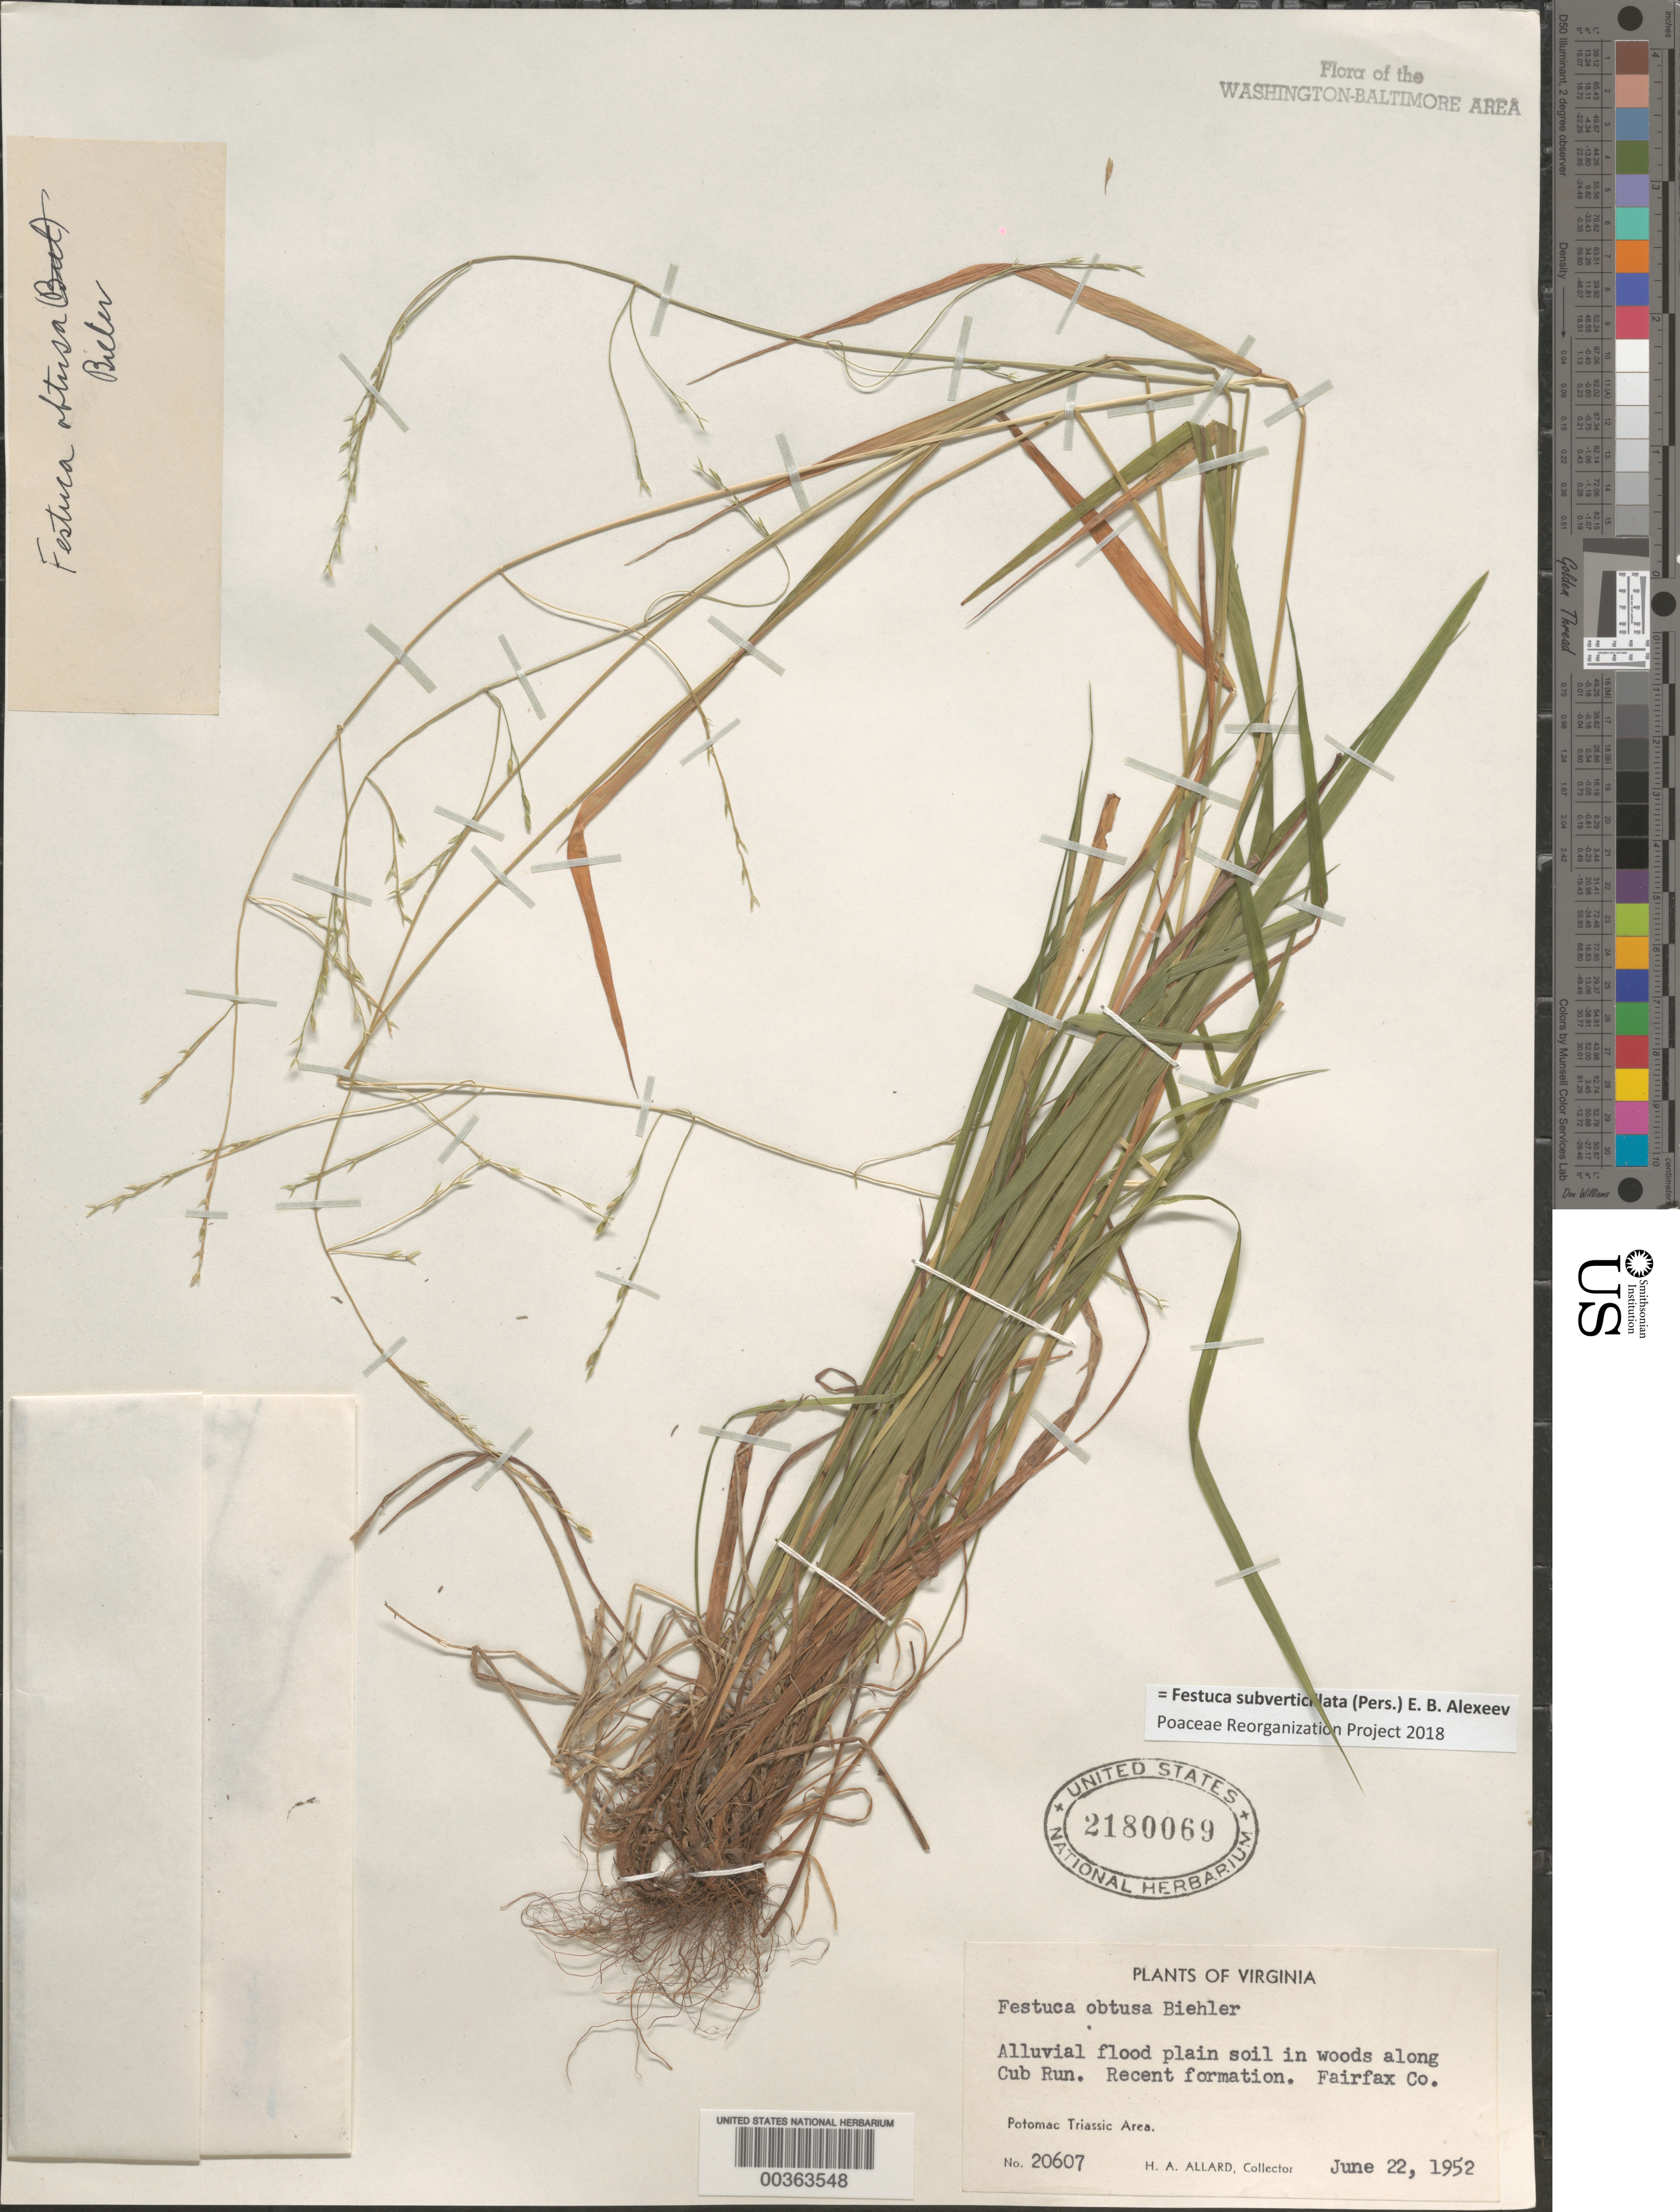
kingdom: Plantae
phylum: Tracheophyta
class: Liliopsida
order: Poales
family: Poaceae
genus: Festuca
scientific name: Festuca subverticillata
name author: (Pers.) E.B. Alexeev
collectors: H. A. Allard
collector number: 20607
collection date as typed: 22 Jun 1952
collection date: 1952-06-22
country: United States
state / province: Virginia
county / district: Fairfax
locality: Cub Run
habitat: Flood plain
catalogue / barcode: US 2180069